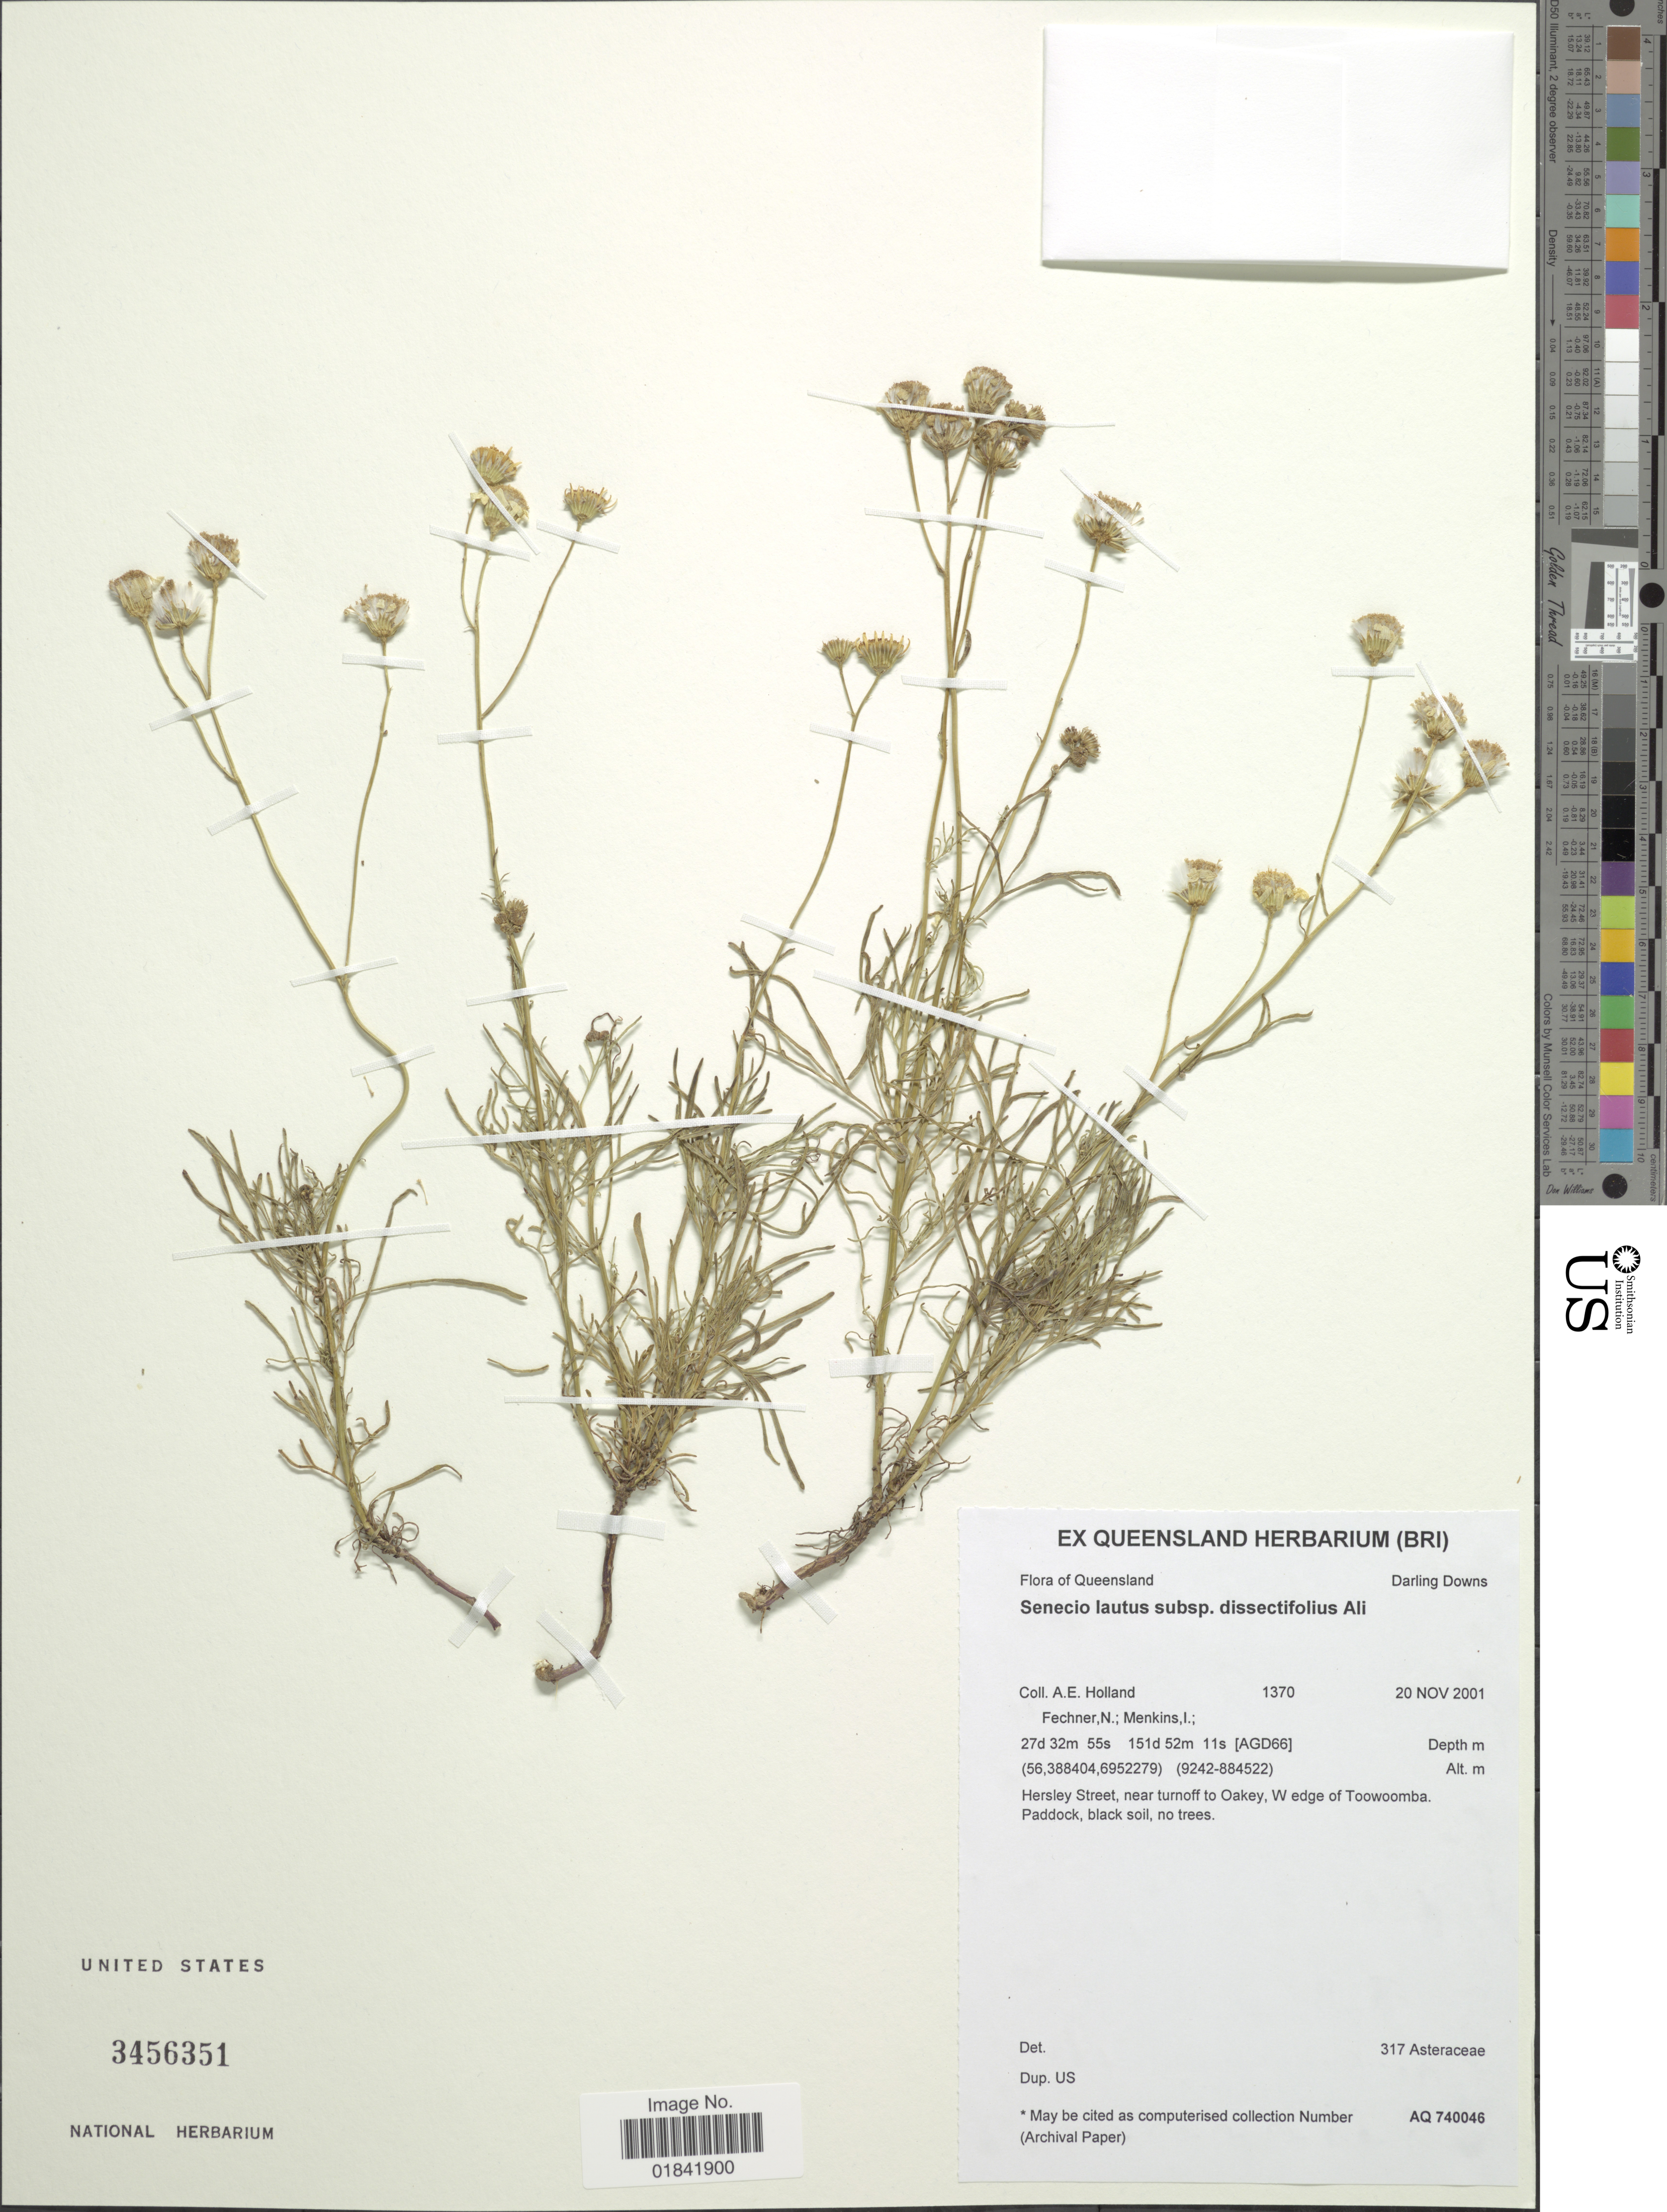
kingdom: Plantae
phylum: Tracheophyta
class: Magnoliopsida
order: Asterales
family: Asteraceae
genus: Senecio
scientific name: Senecio lautus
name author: Sol. ex G. Forst.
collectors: A. Holland, N. Fechner & I. Menkins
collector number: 1370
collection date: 2001-11-20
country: Australia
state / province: Queensland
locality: Darling Downs, Hersley Street, near turnoff to Oakey, W edge of Toowoomba, Paddock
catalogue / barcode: US 3456351